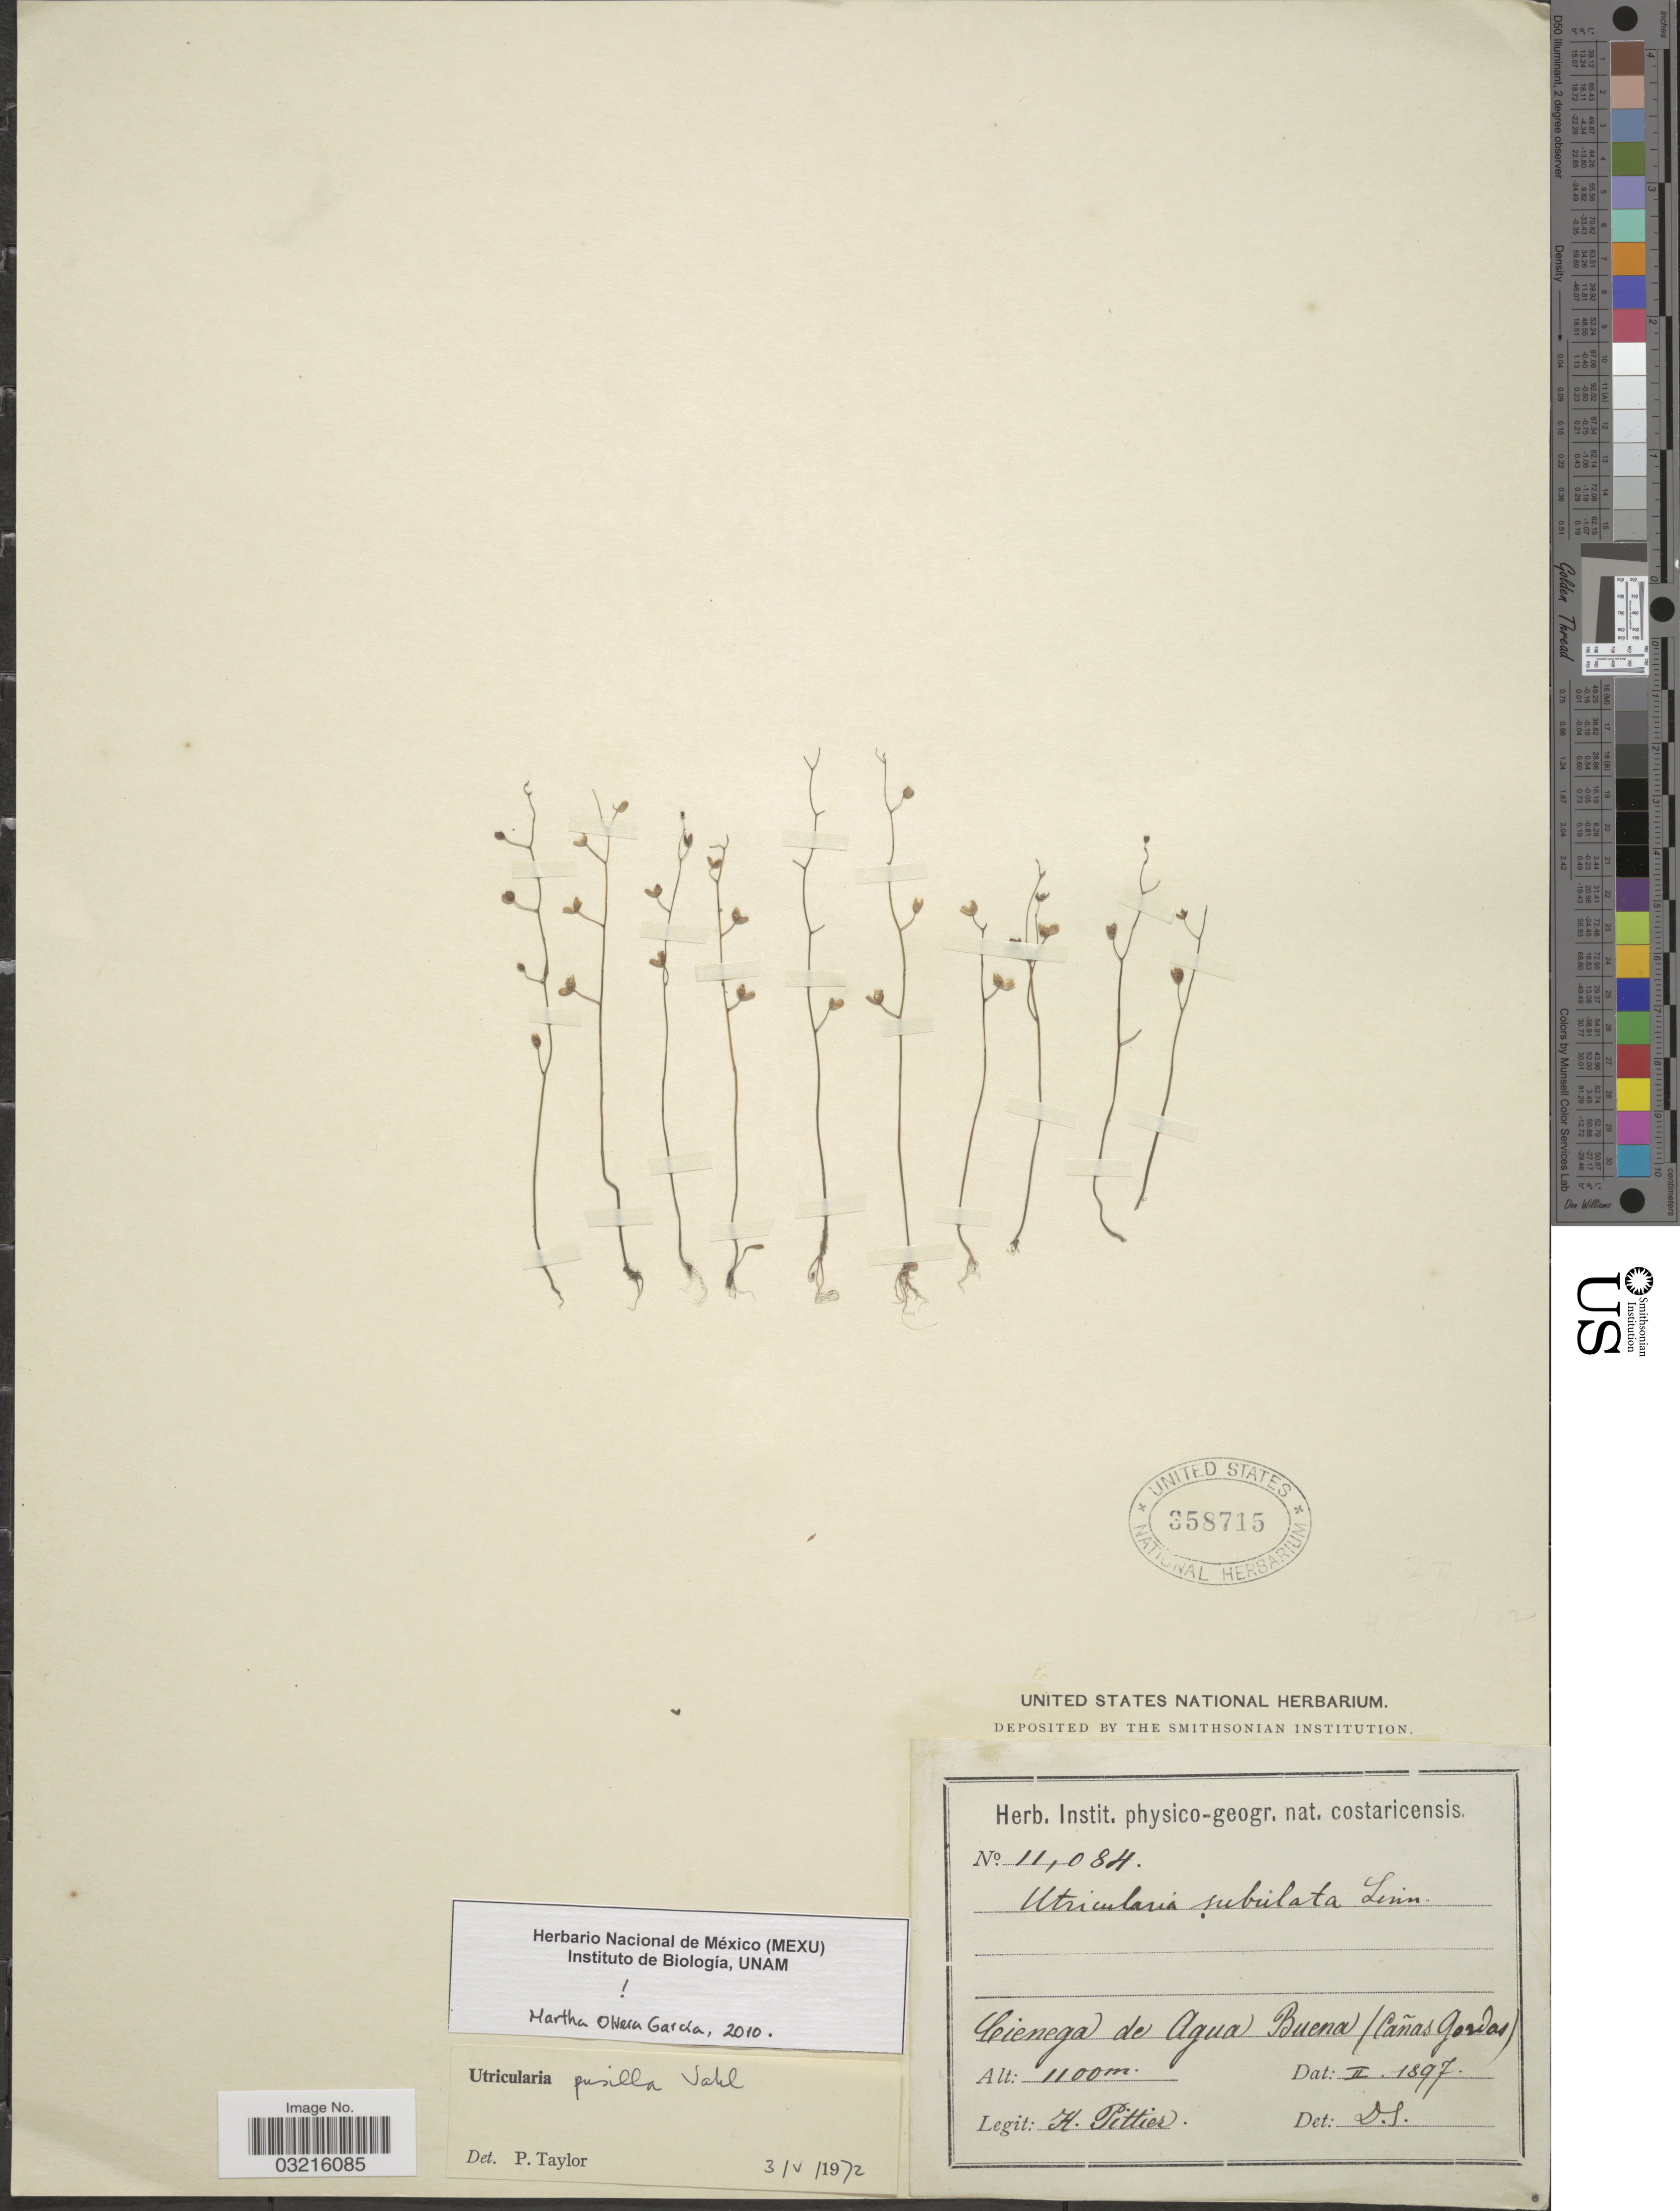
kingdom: Plantae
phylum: Tracheophyta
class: Magnoliopsida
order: Lamiales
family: Lentibulariaceae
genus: Utricularia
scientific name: Utricularia pusilla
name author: Vahl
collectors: H. F. Pittier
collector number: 11084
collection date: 1897-02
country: Costa Rica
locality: Cienega de Agua Buena (Cañas Gordas).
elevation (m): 1100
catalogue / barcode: US 358715